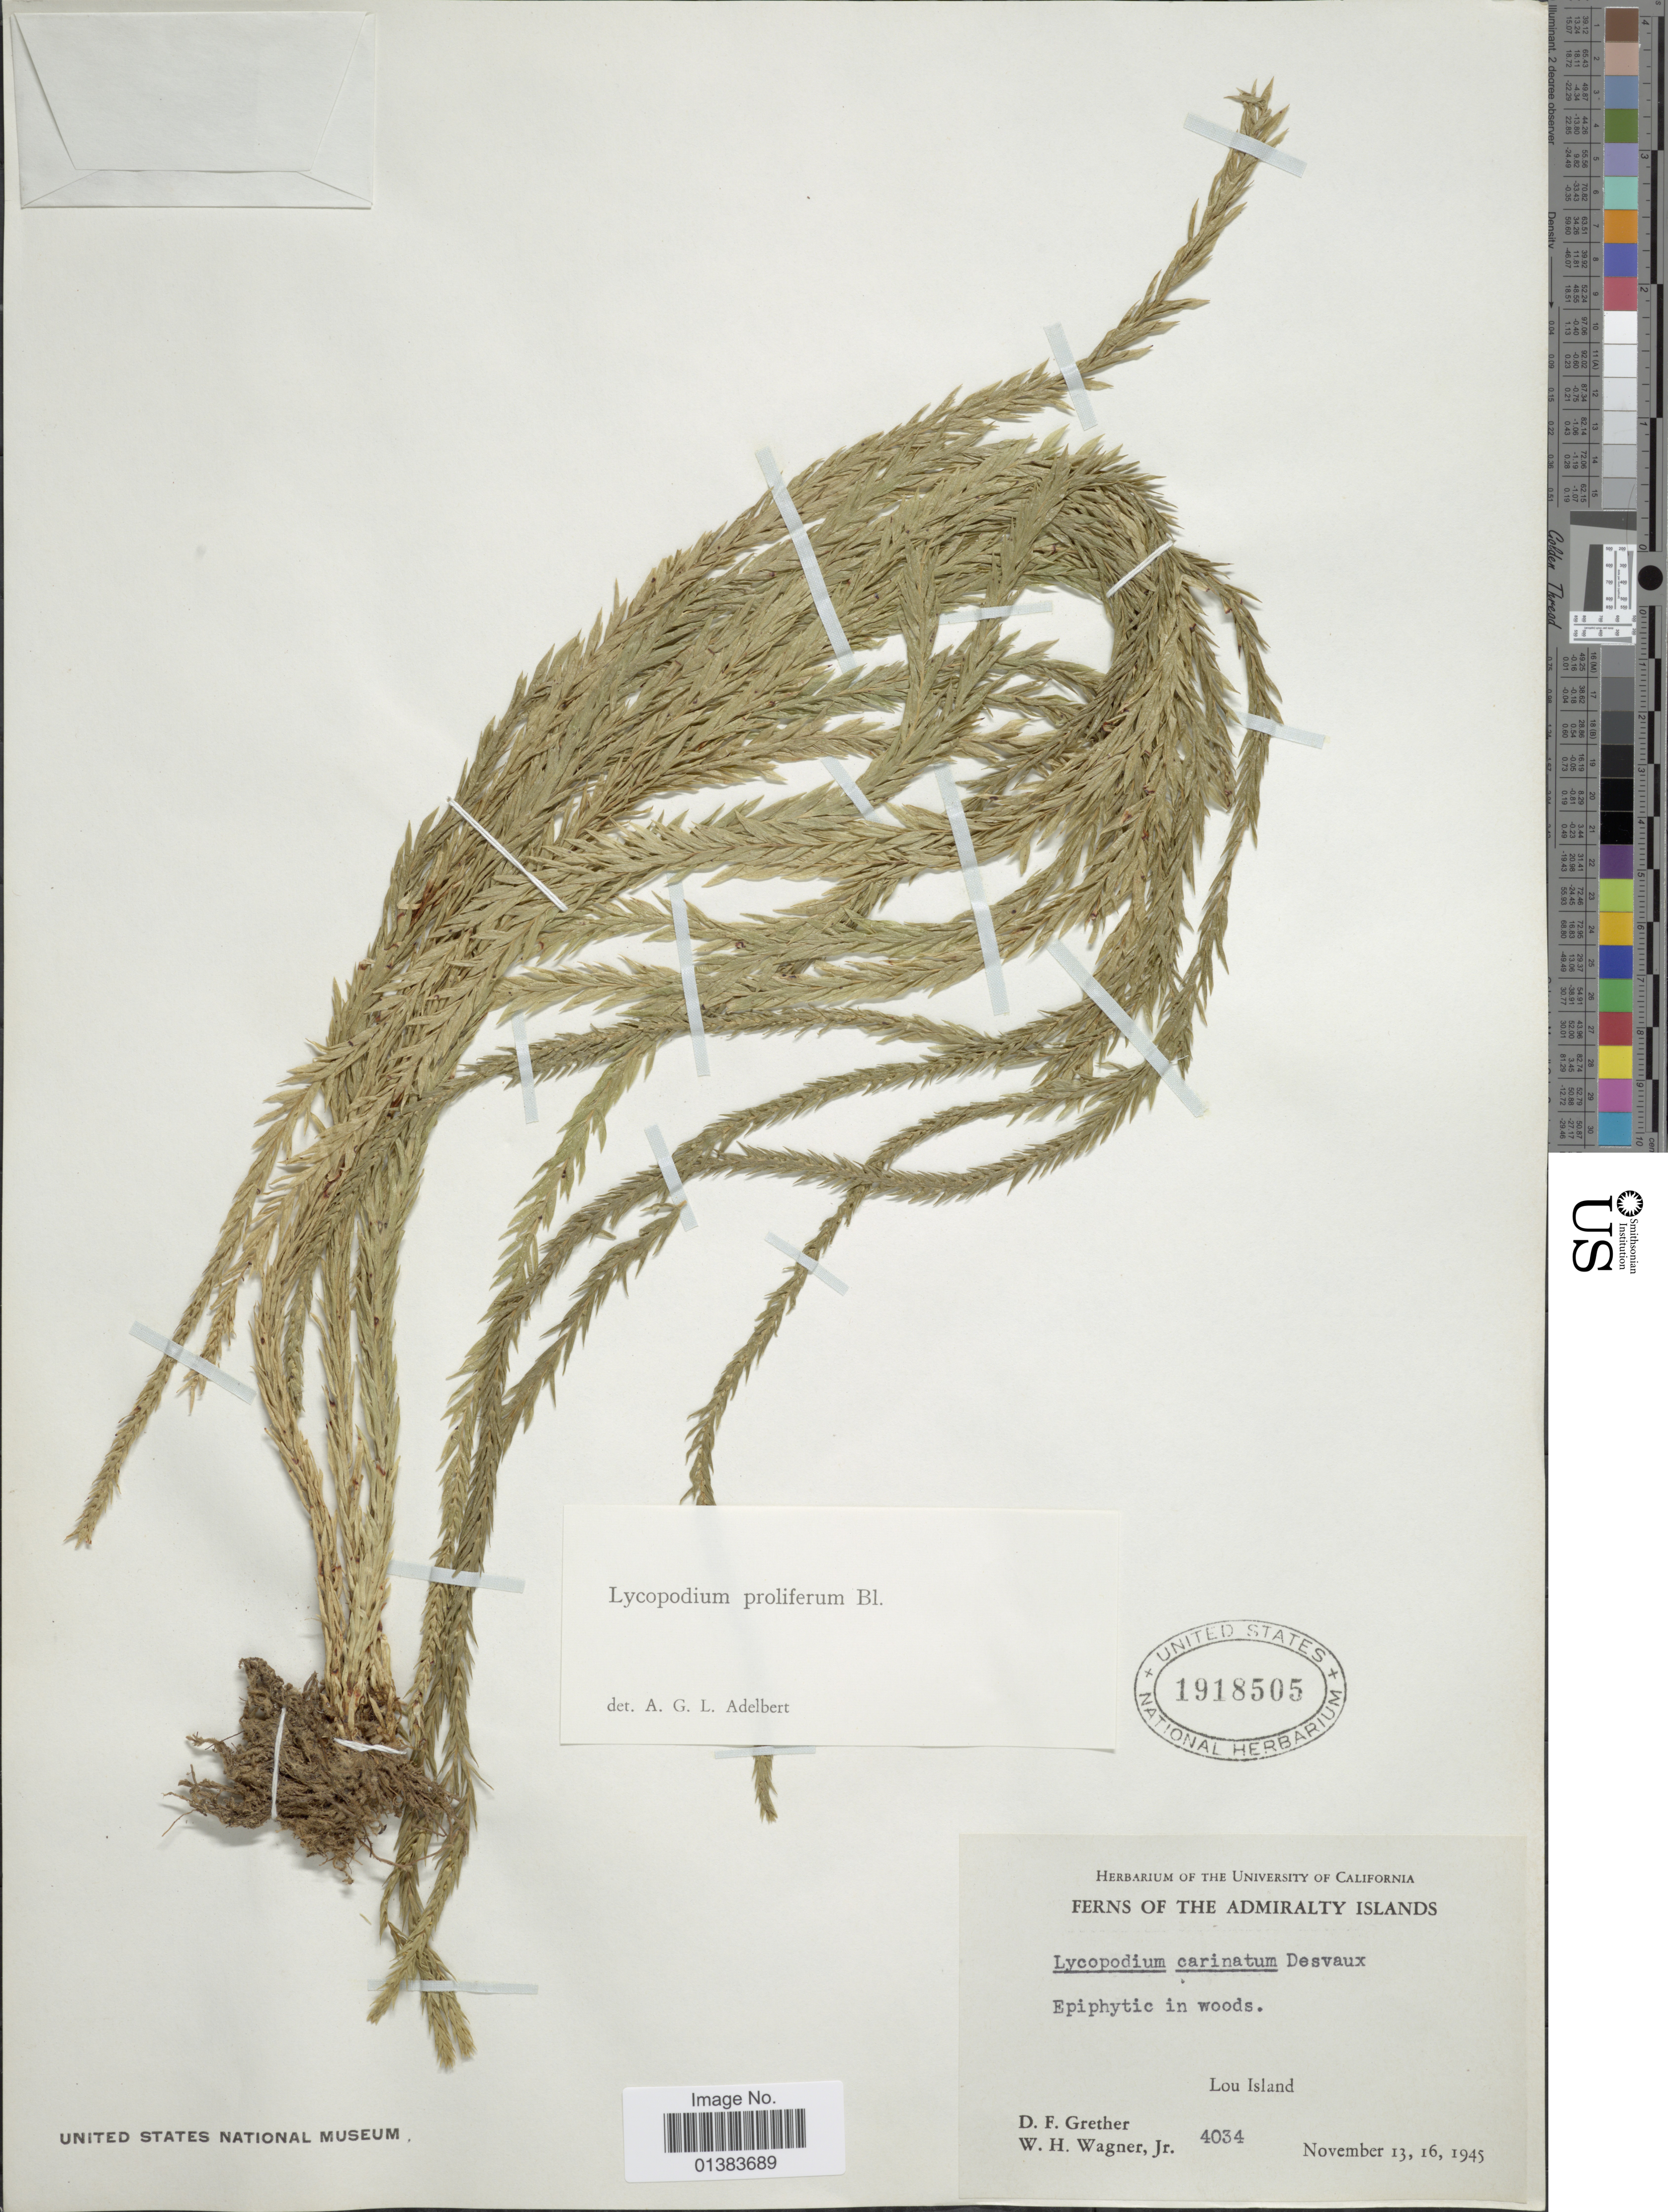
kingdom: Plantae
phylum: Tracheophyta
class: Lycopodiopsida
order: Lycopodiales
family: Lycopodiaceae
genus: Phlegmariurus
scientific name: Phlegmariurus carinatus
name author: (Desv.) Ching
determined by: Field, A. R.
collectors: D. F. Grether & W. H. Wagner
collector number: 4034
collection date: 1945-11-13/1945-11-16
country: Papua New Guinea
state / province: Manus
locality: Admiralty Island, Lou Island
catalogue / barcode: US 1918505